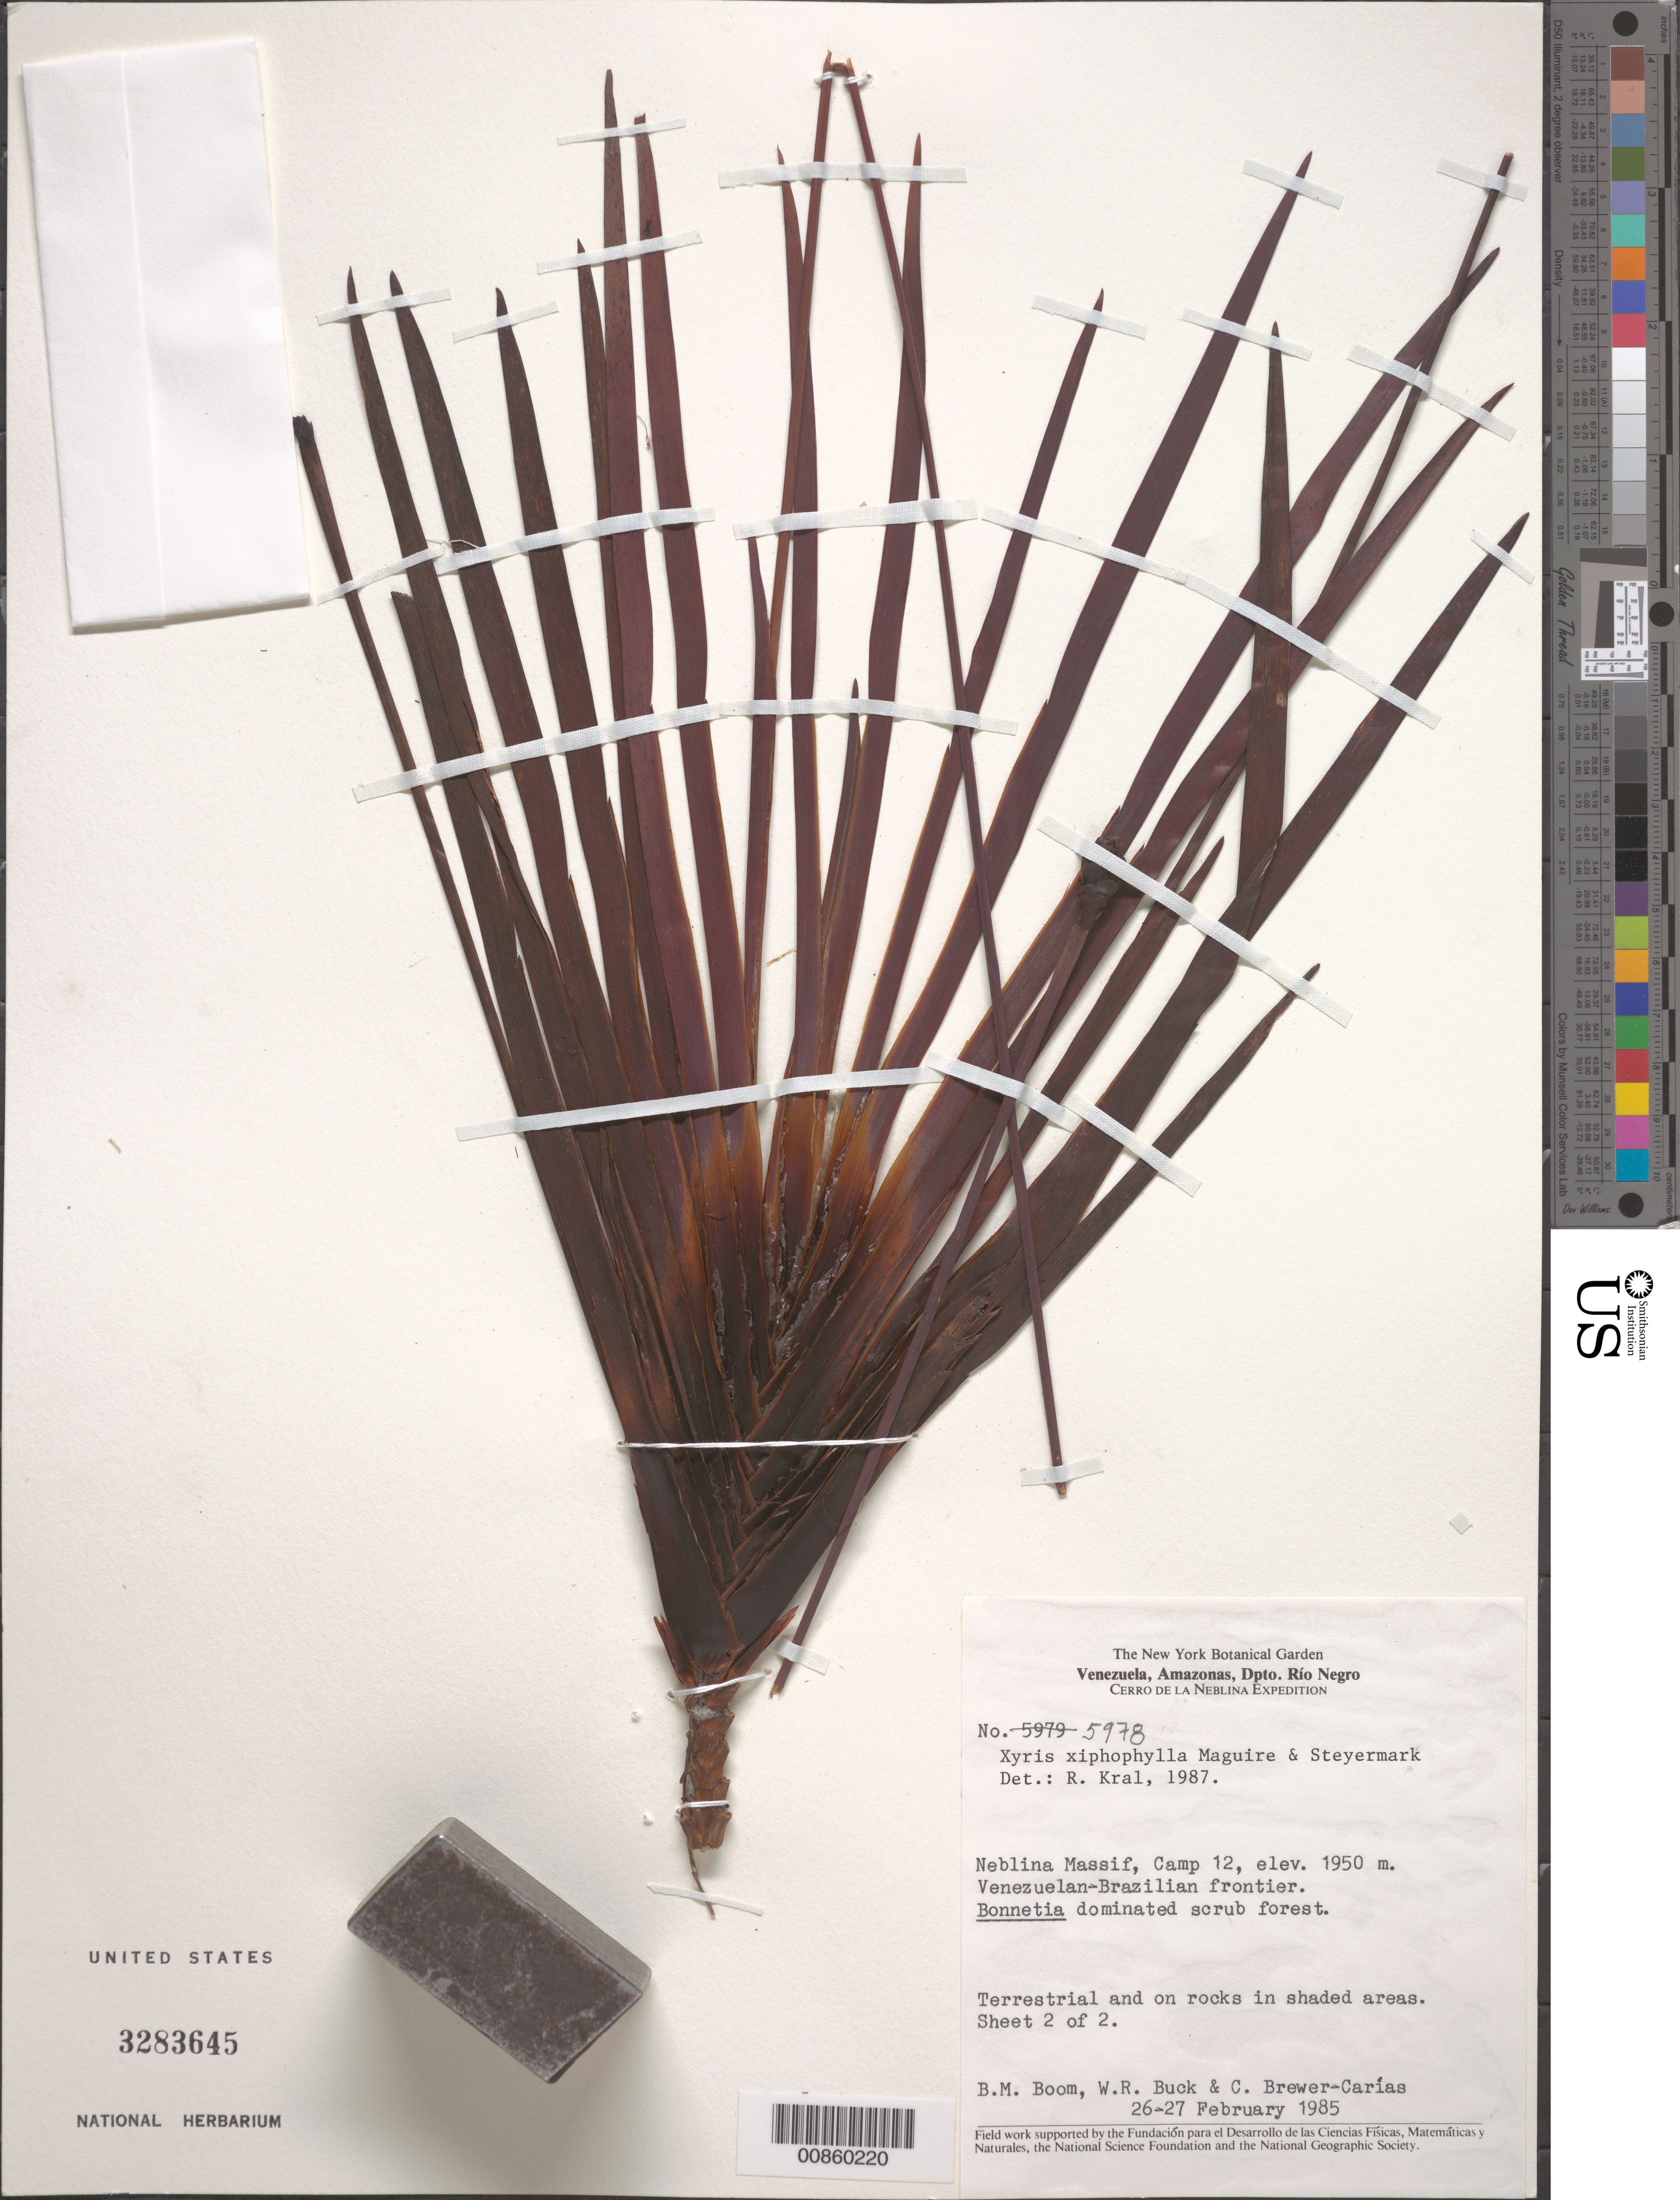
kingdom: Plantae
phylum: Tracheophyta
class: Liliopsida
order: Poales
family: Xyridaceae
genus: Xyris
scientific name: Xyris xiphophylla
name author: Maguire & L.B. Sm.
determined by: Kral, Robert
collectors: B. M. Boom, W. R. Buck & C. Brewer-Carias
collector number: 5978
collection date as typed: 26-Feb-85 to 27-Feb-85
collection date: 1985-02-26/1985-02-27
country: Venezuela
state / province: Amazonas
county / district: Río Negro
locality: Neblina Massif, Camp 12; Venezuelan-Brazilian frontier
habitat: Bonnetia dominated scrub forest. Terrestrial and on rocks in shaded areas.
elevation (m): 1950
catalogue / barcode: US 3283645